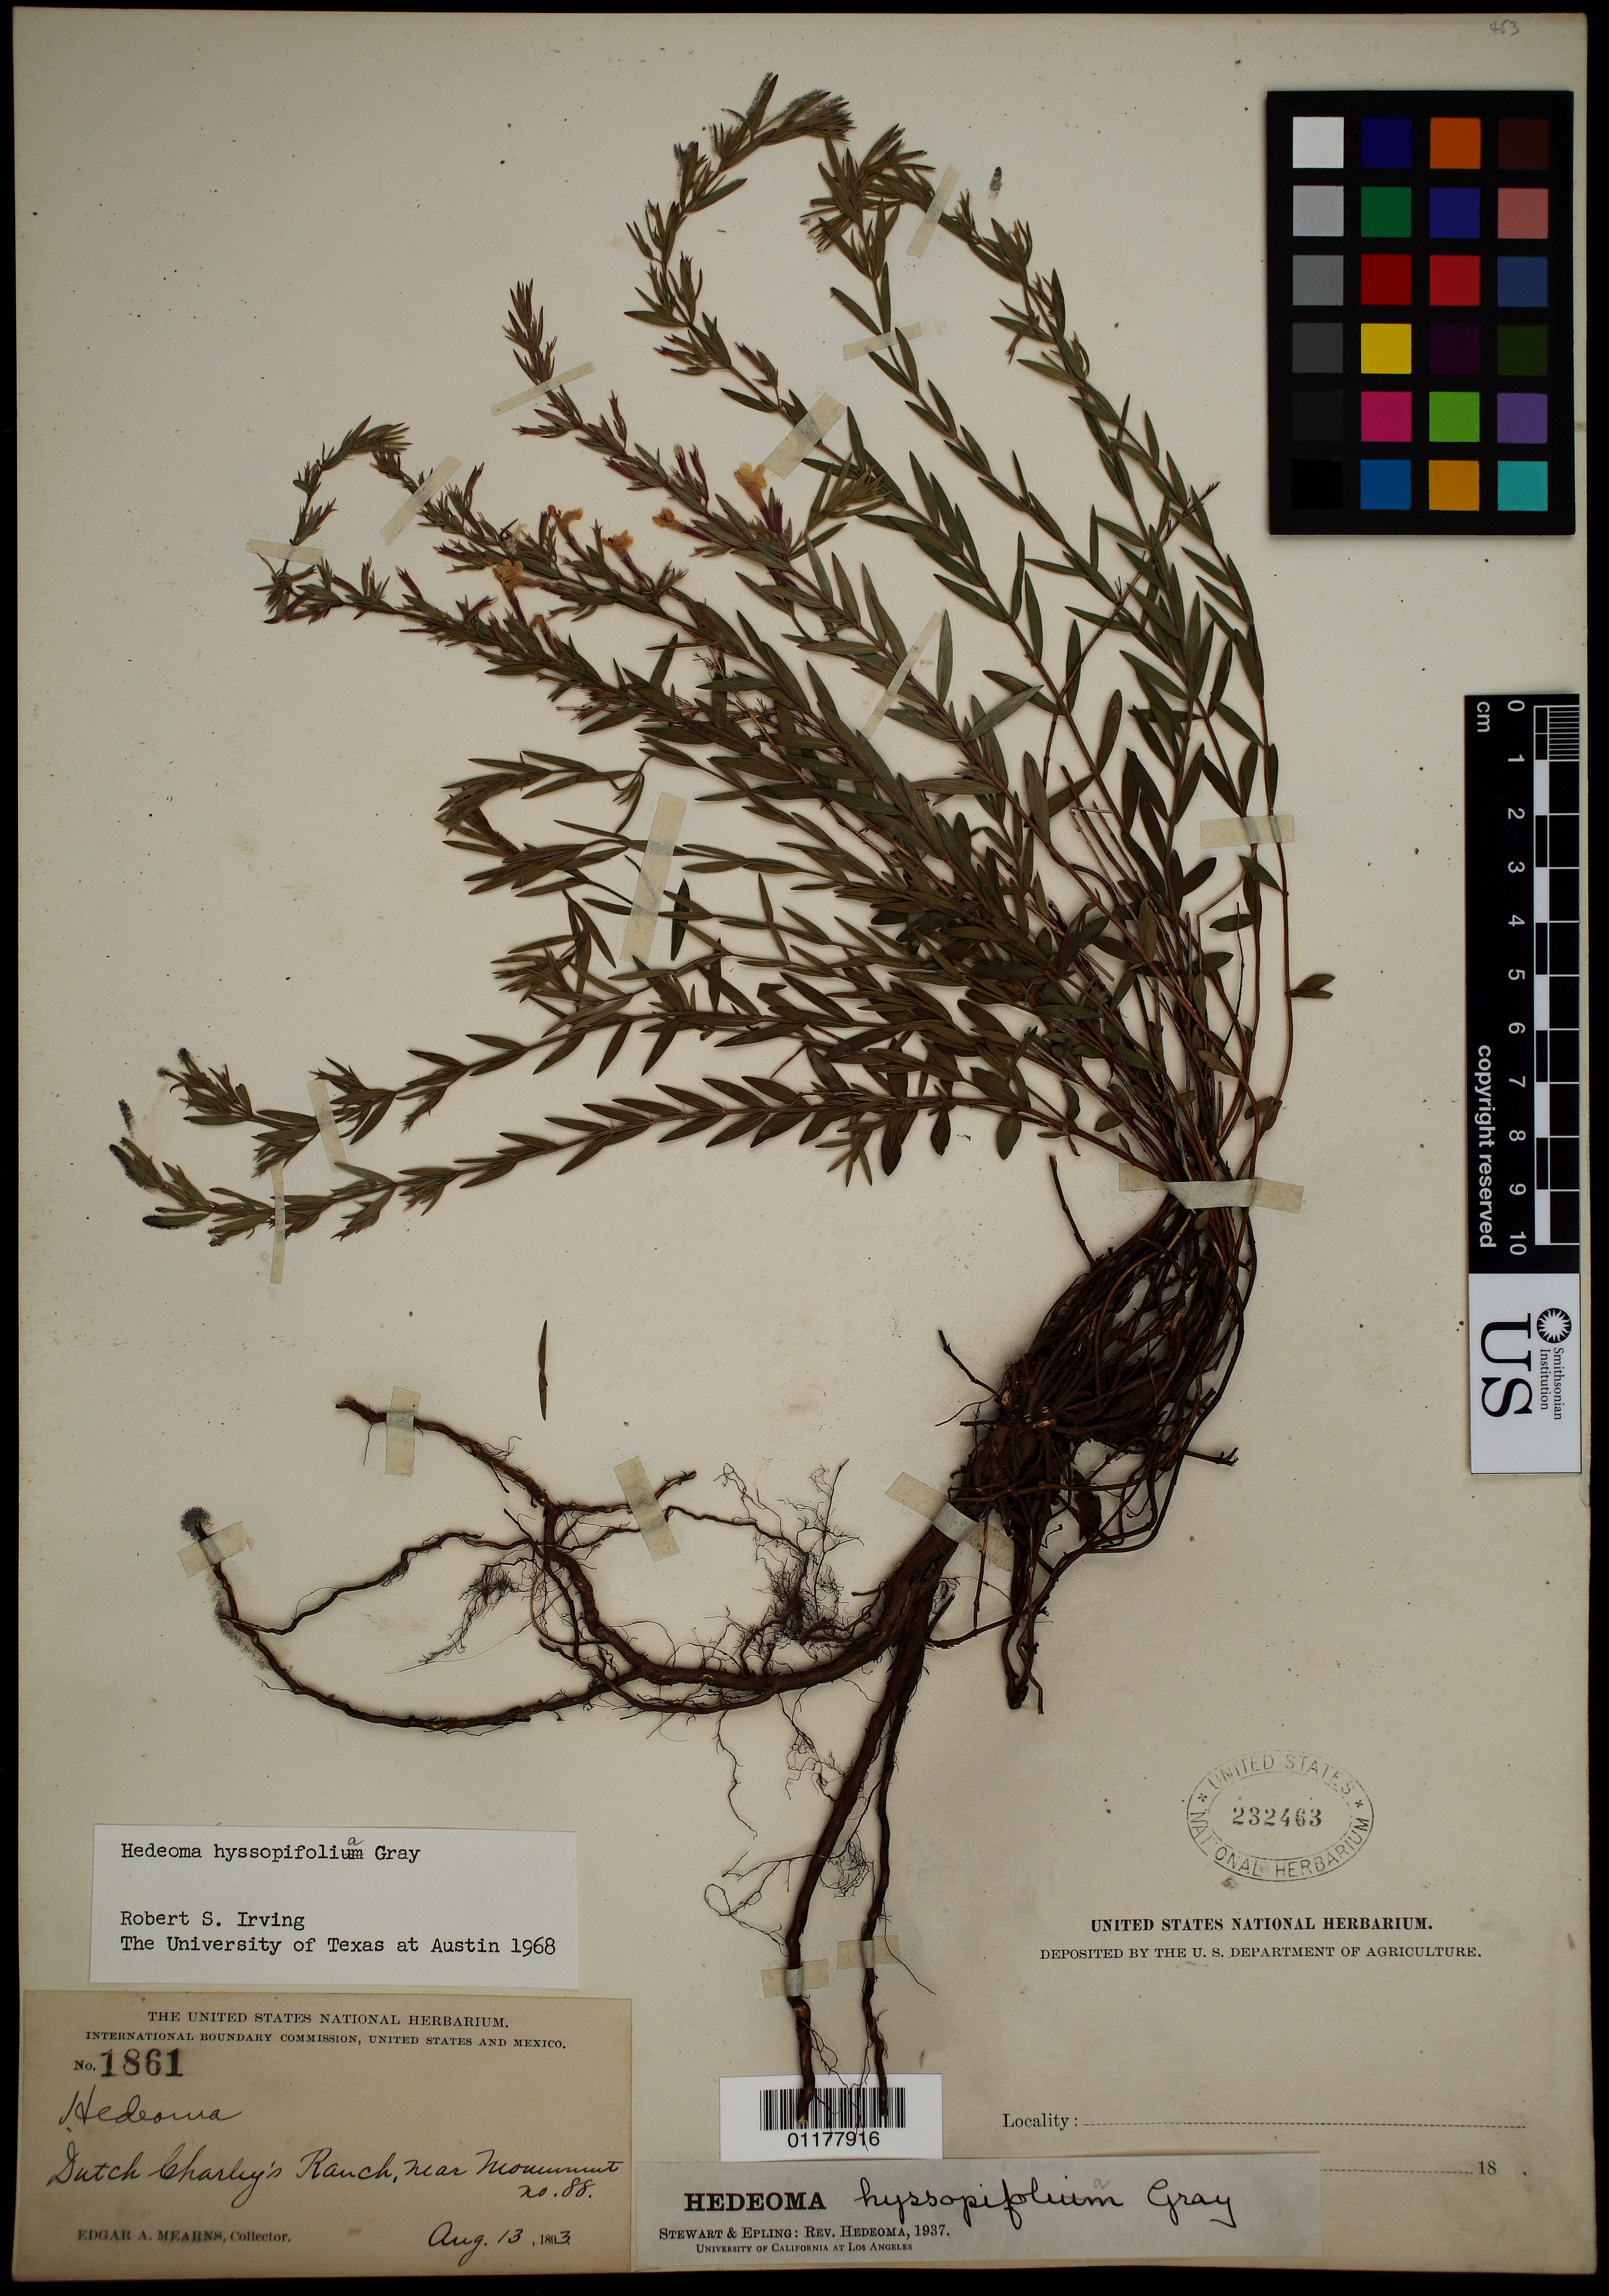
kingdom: Plantae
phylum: Tracheophyta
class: Magnoliopsida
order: Lamiales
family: Lamiaceae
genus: Hedeoma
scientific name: Hedeoma hyssopifolia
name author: A. Gray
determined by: Irving, R. S.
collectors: E. A. Mearns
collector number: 1861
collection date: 1893-08-13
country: United States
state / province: Arizona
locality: Dutch Charley's Ranch, near Monument no. 88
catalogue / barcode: US 232463